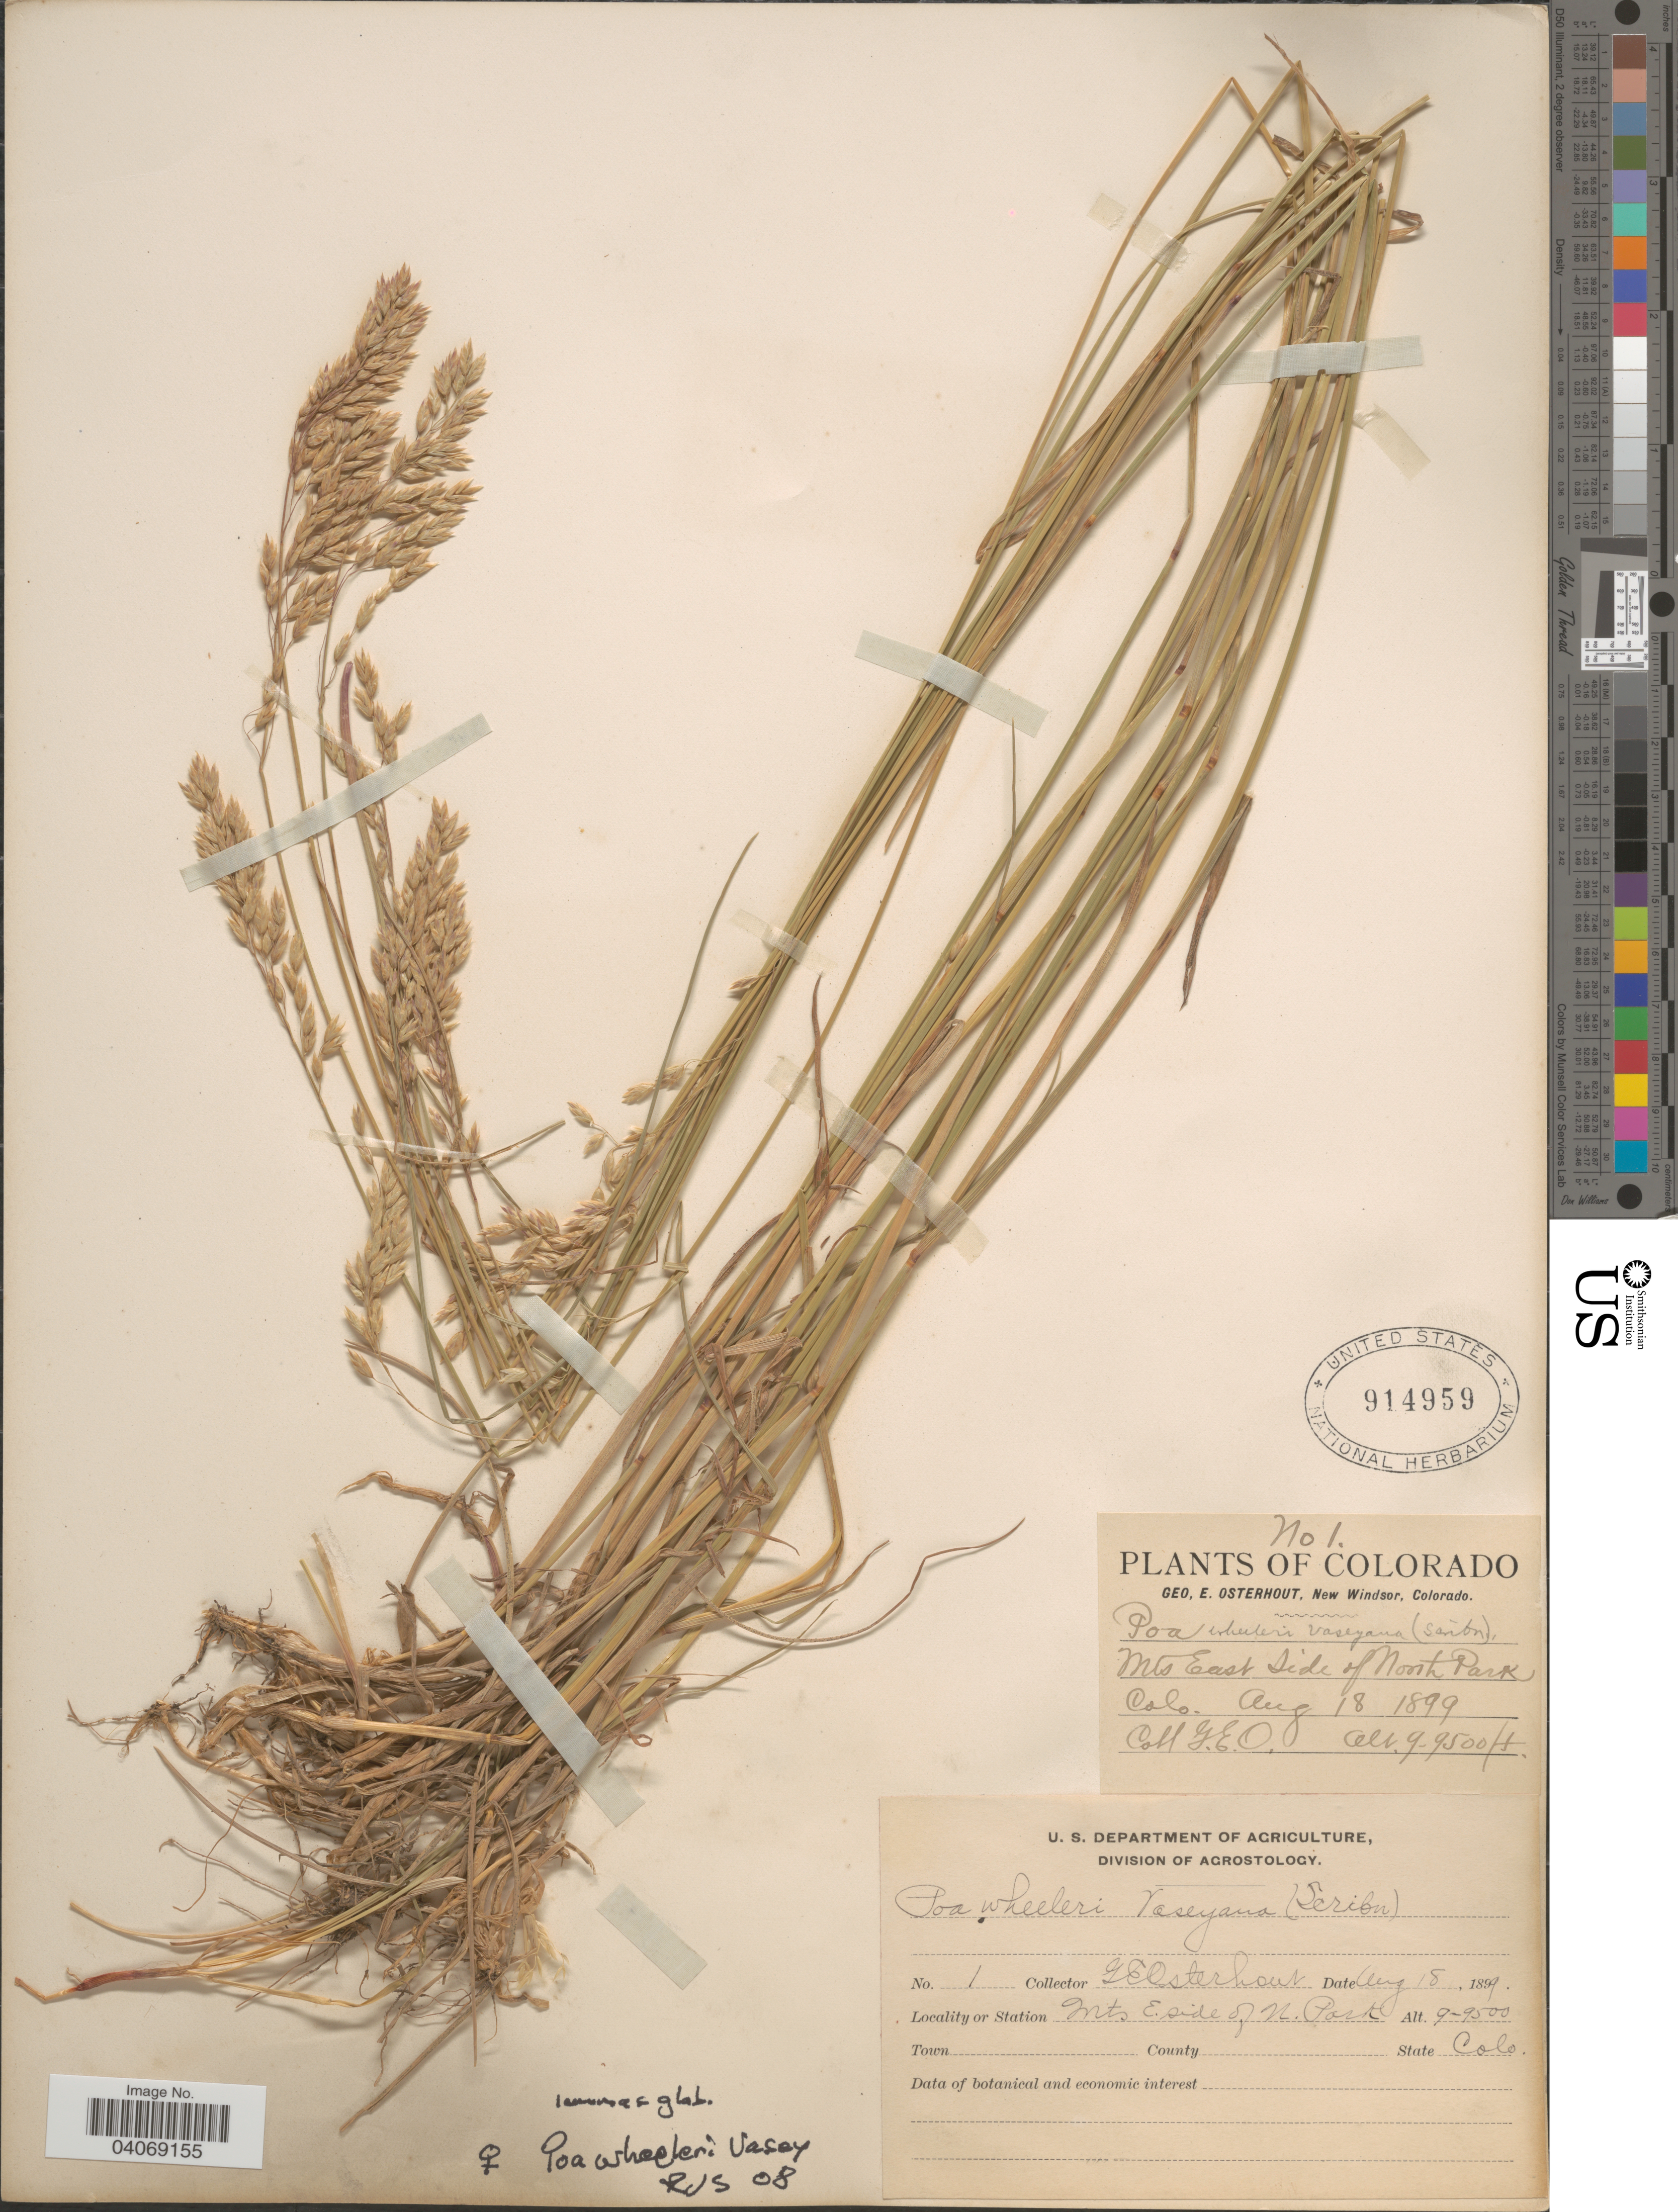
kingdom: Plantae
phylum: Tracheophyta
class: Liliopsida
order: Poales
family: Poaceae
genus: Poa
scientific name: Poa wheeleri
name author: Vasey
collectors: G. Osterhout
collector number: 1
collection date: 1899-08-18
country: United States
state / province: Colorado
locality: Mts East side of North Park.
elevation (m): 2743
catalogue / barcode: US 914959